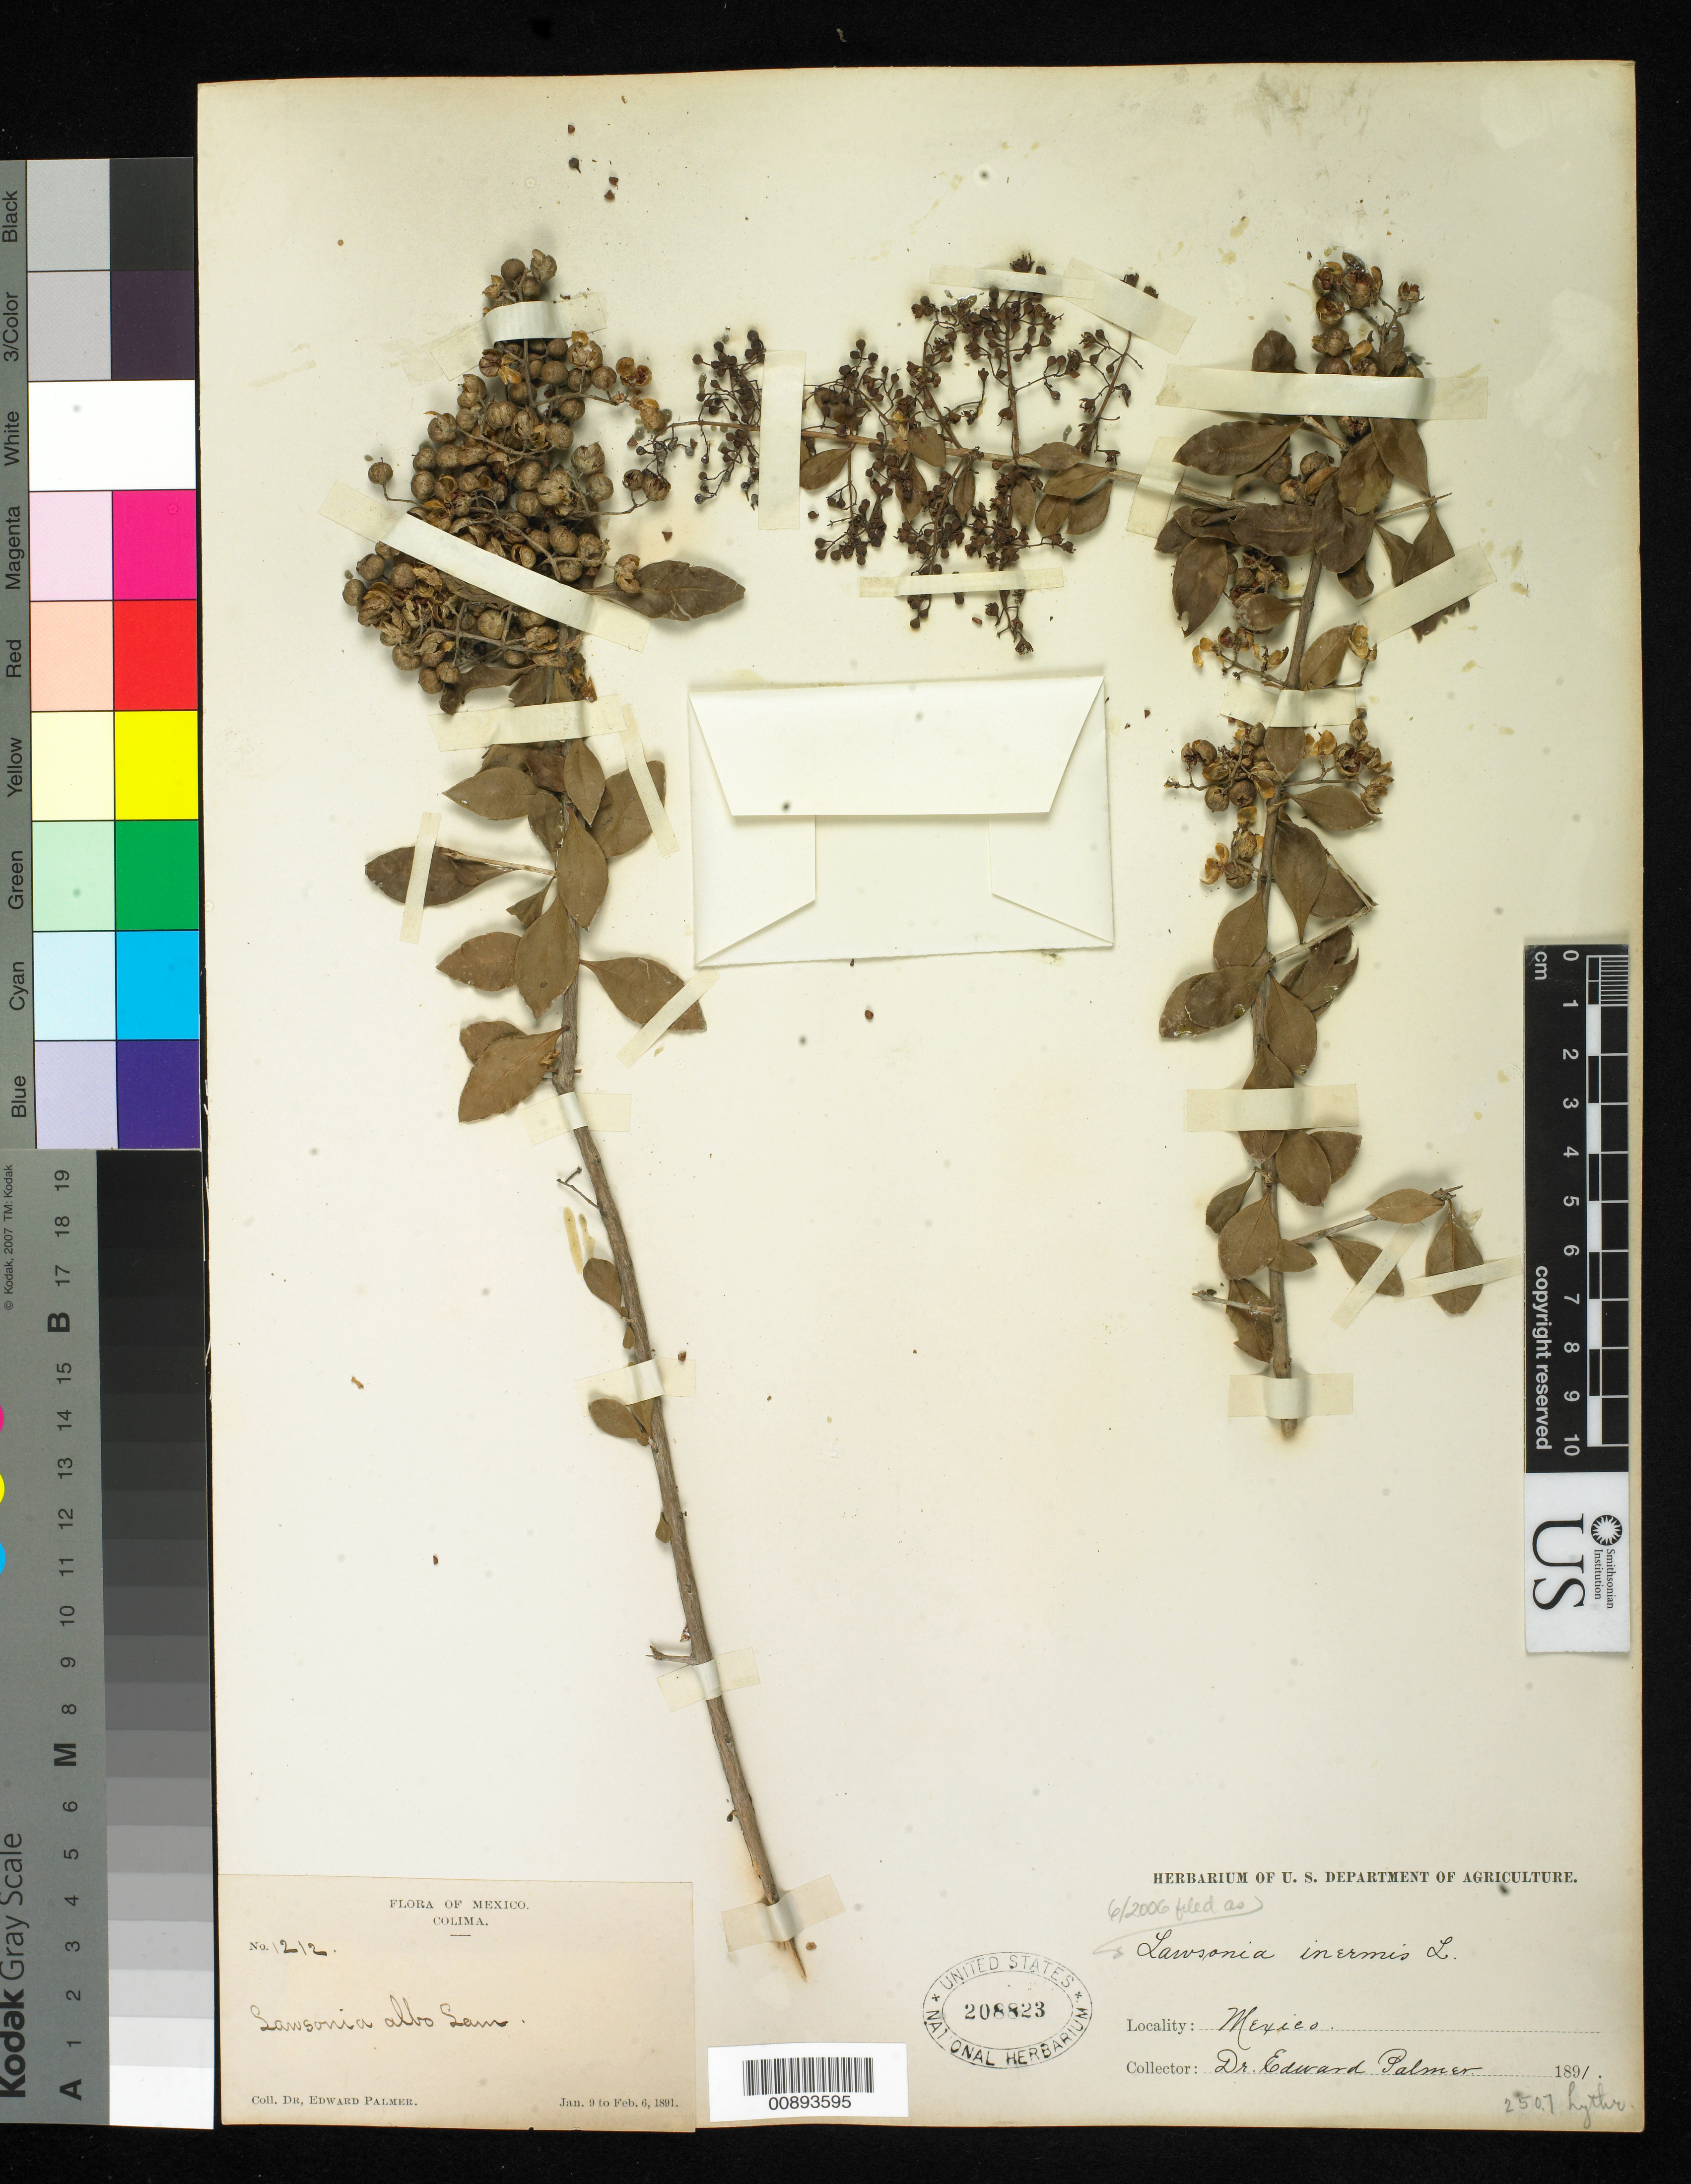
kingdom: Plantae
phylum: Tracheophyta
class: Magnoliopsida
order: Myrtales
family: Lythraceae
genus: Lawsonia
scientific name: Lawsonia inermis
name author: L.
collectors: E. Palmer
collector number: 1212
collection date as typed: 09 Jan 1891 to 06 Feb 1891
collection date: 1891-01-09/1891-02-06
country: Mexico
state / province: Colima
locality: Colima, Colima.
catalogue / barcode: US 208823